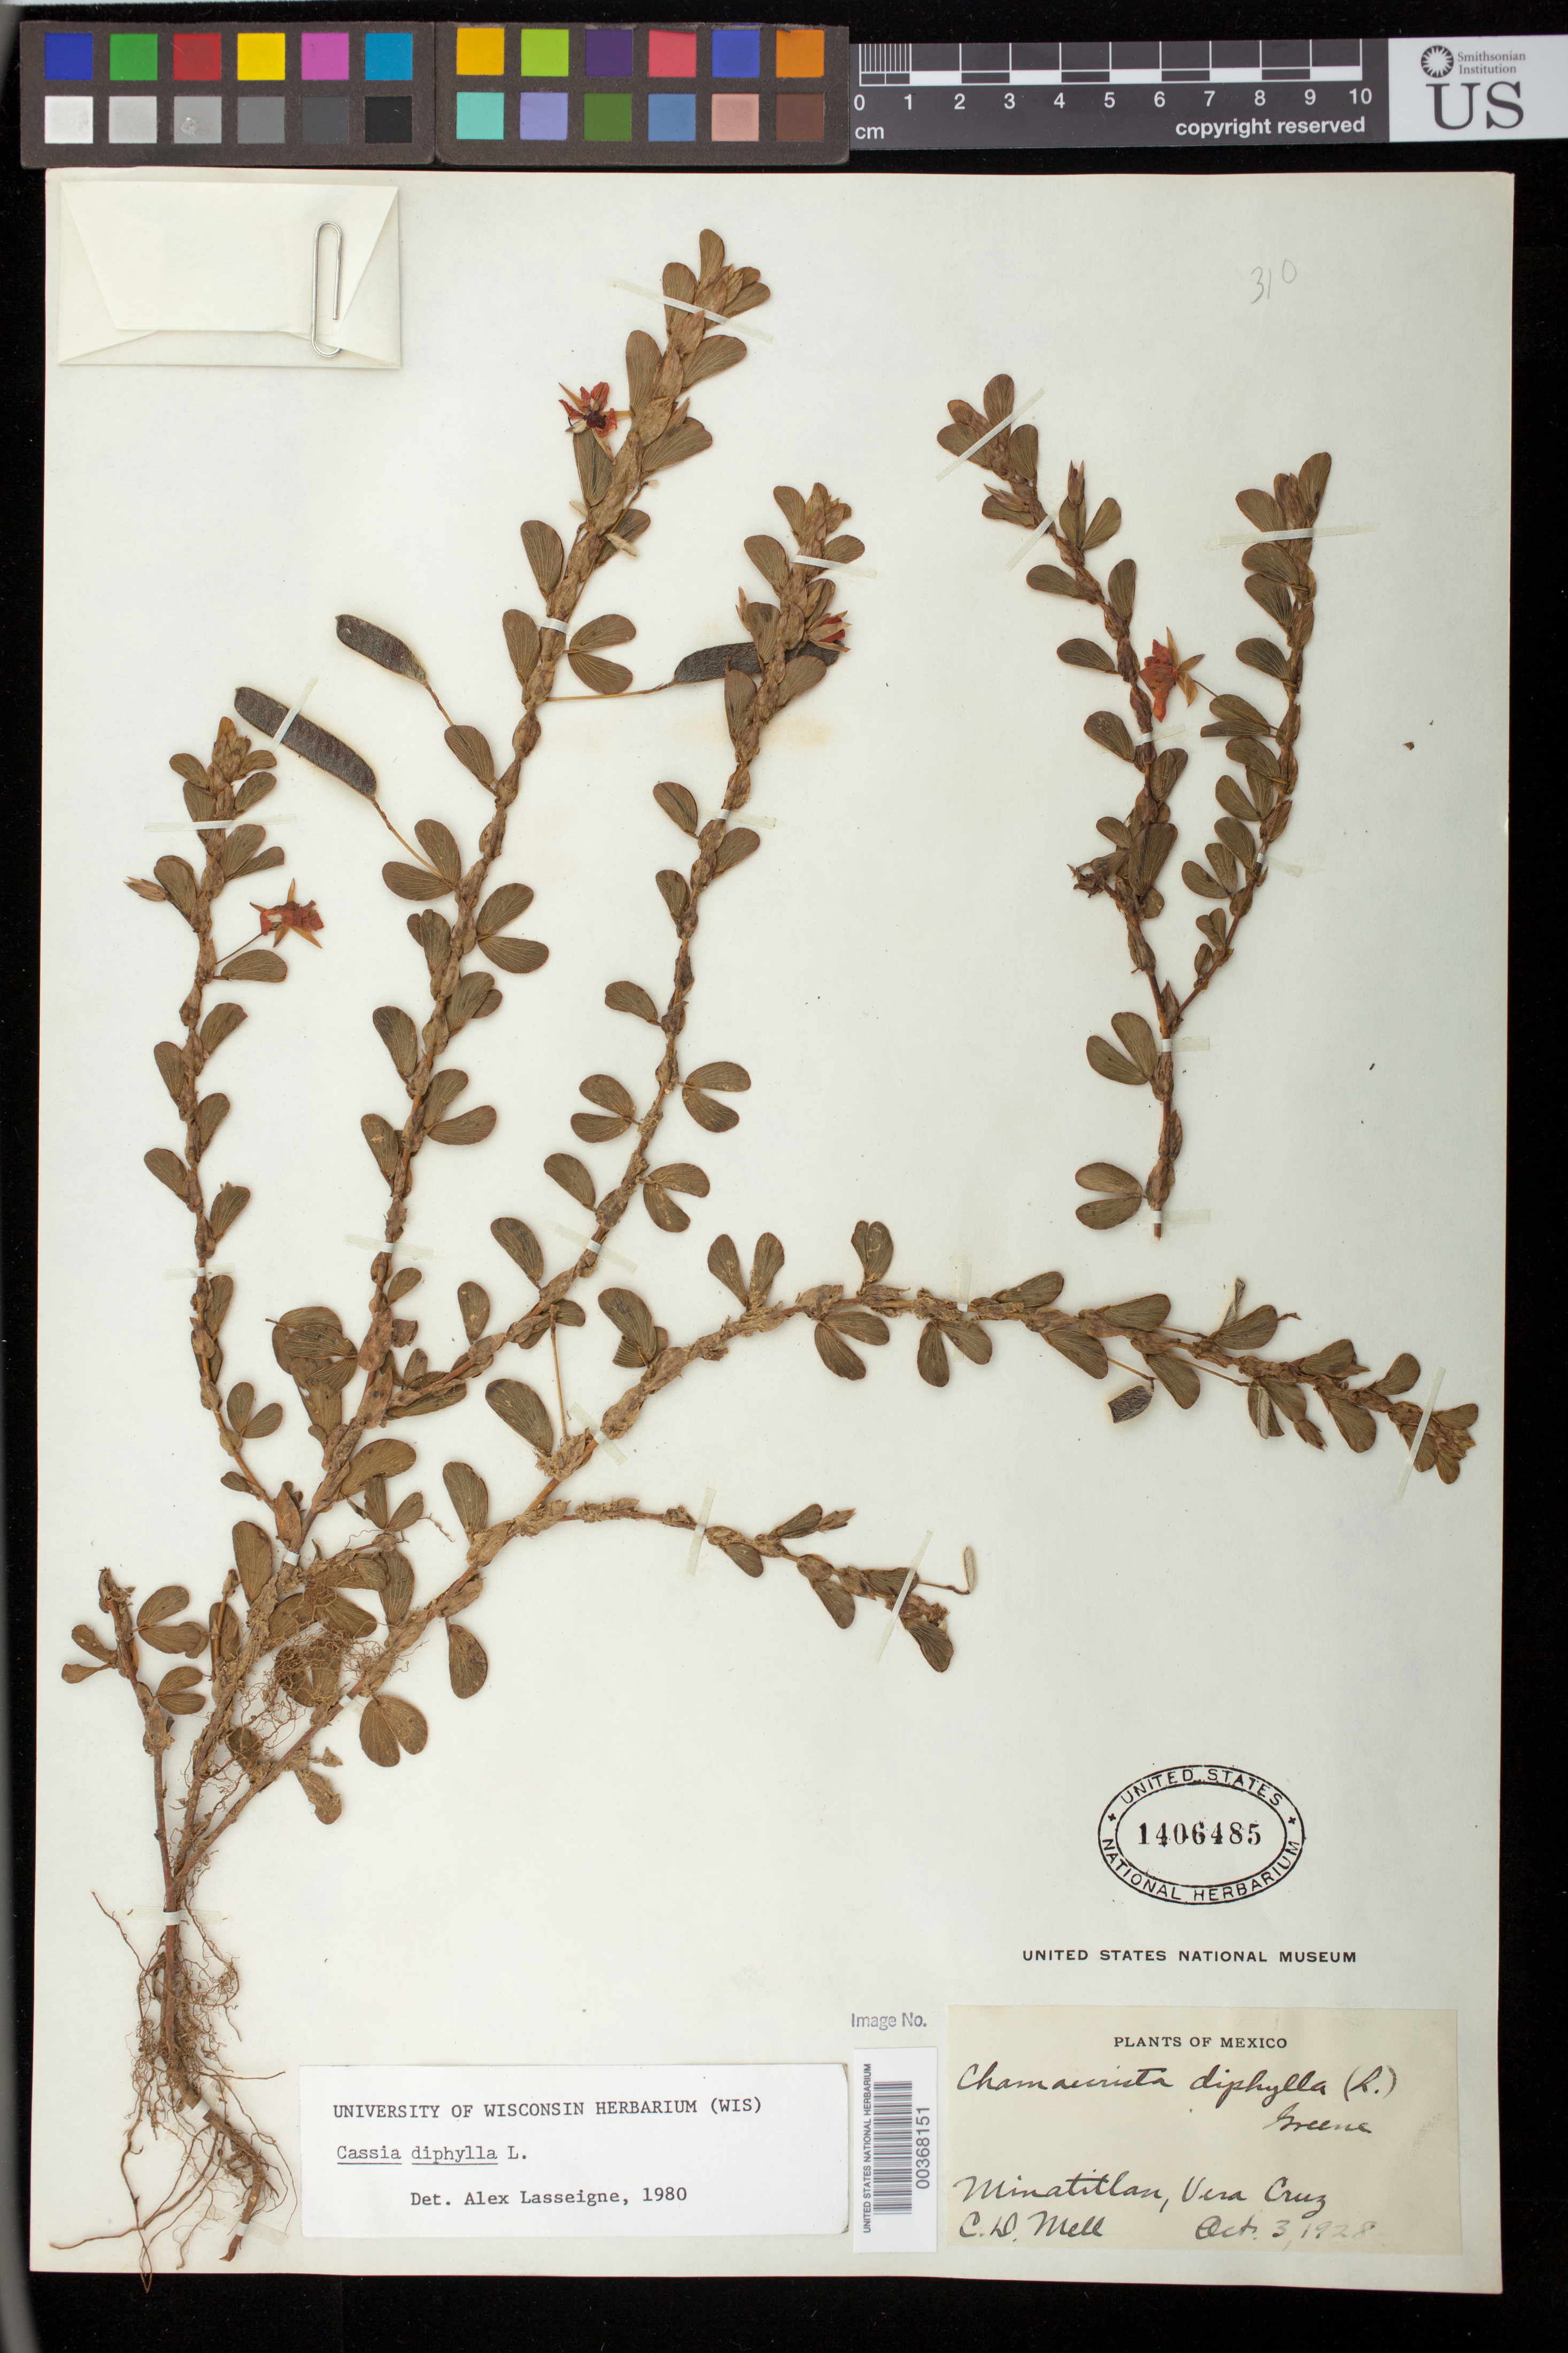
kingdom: Plantae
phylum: Tracheophyta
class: Magnoliopsida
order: Fabales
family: Fabaceae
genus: Chamaecrista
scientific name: Chamaecrista diphylla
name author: (L.) Greene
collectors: C. D. Mell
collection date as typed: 03 Oct 1928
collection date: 1928-10-03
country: Mexico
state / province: Veracruz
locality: Minatitlán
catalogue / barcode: US 1406485